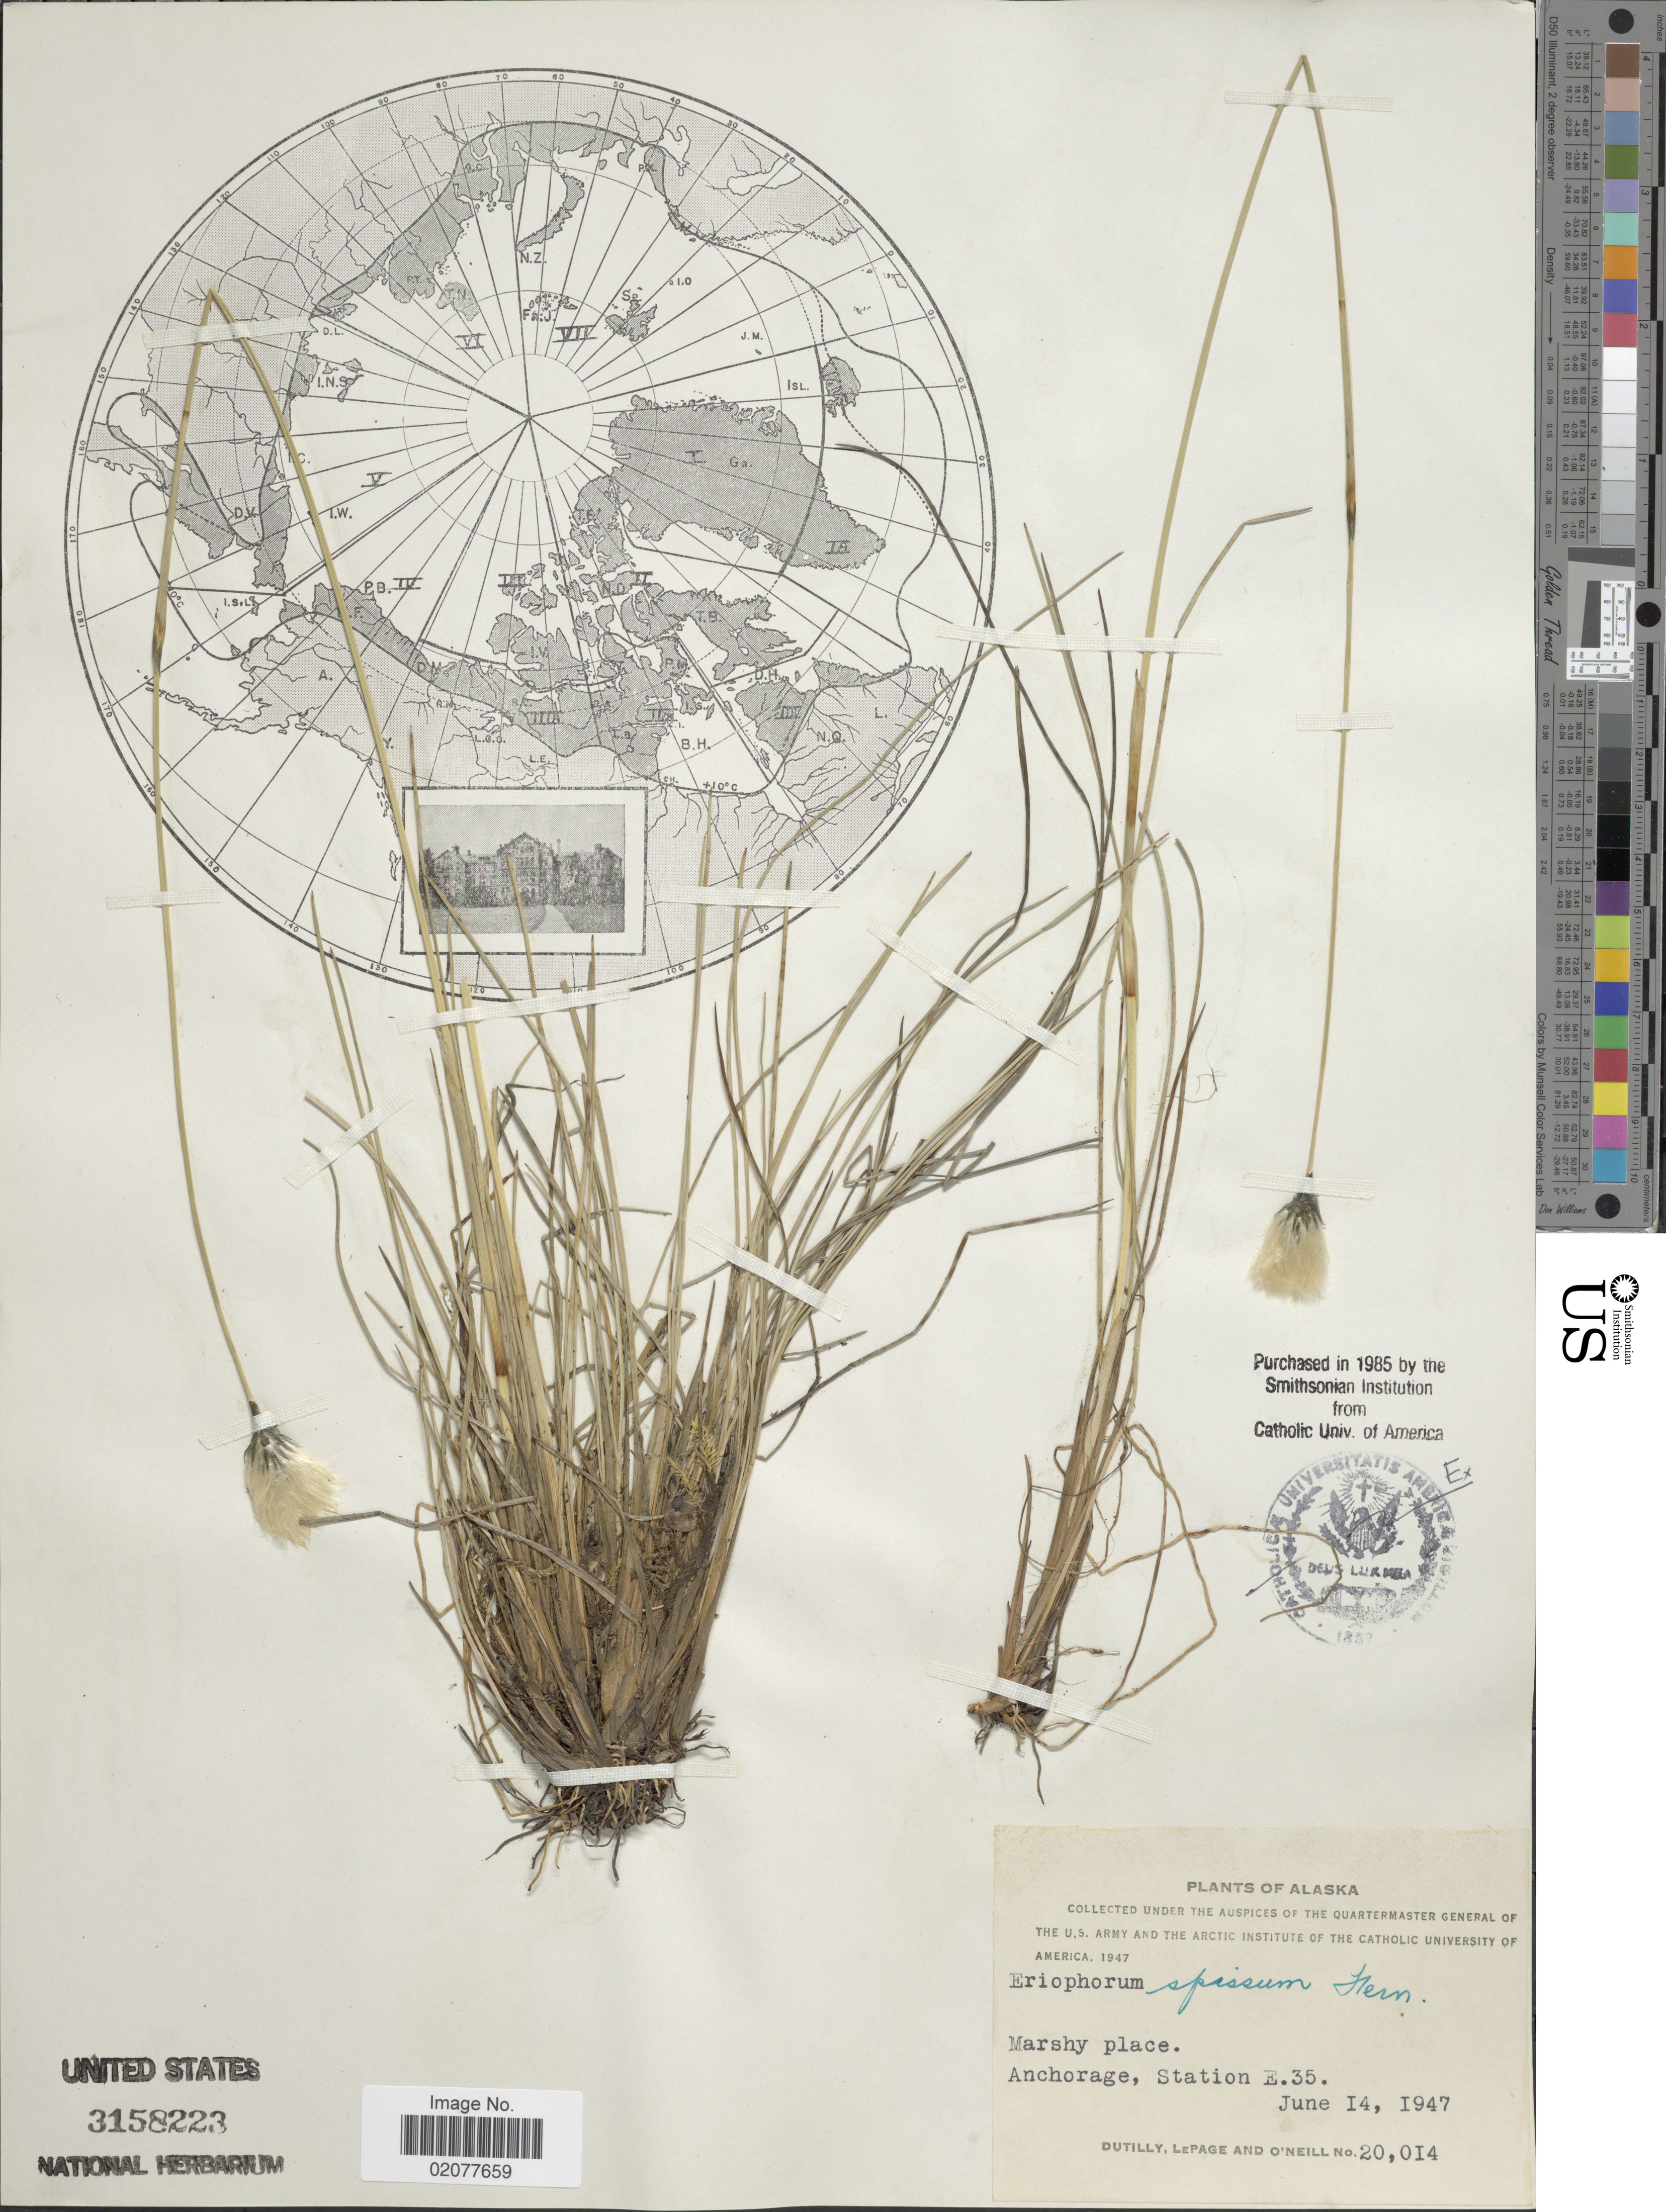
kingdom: Plantae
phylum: Tracheophyta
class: Liliopsida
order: Poales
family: Cyperaceae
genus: Eriophorum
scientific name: Eriophorum spissum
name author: Fernald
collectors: -. Dutilly, -. LePage & O' Neill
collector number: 20014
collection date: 1947-06-14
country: United States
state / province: Alaska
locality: Alaska. Anchorage, Station E.35.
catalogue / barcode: US 3158223